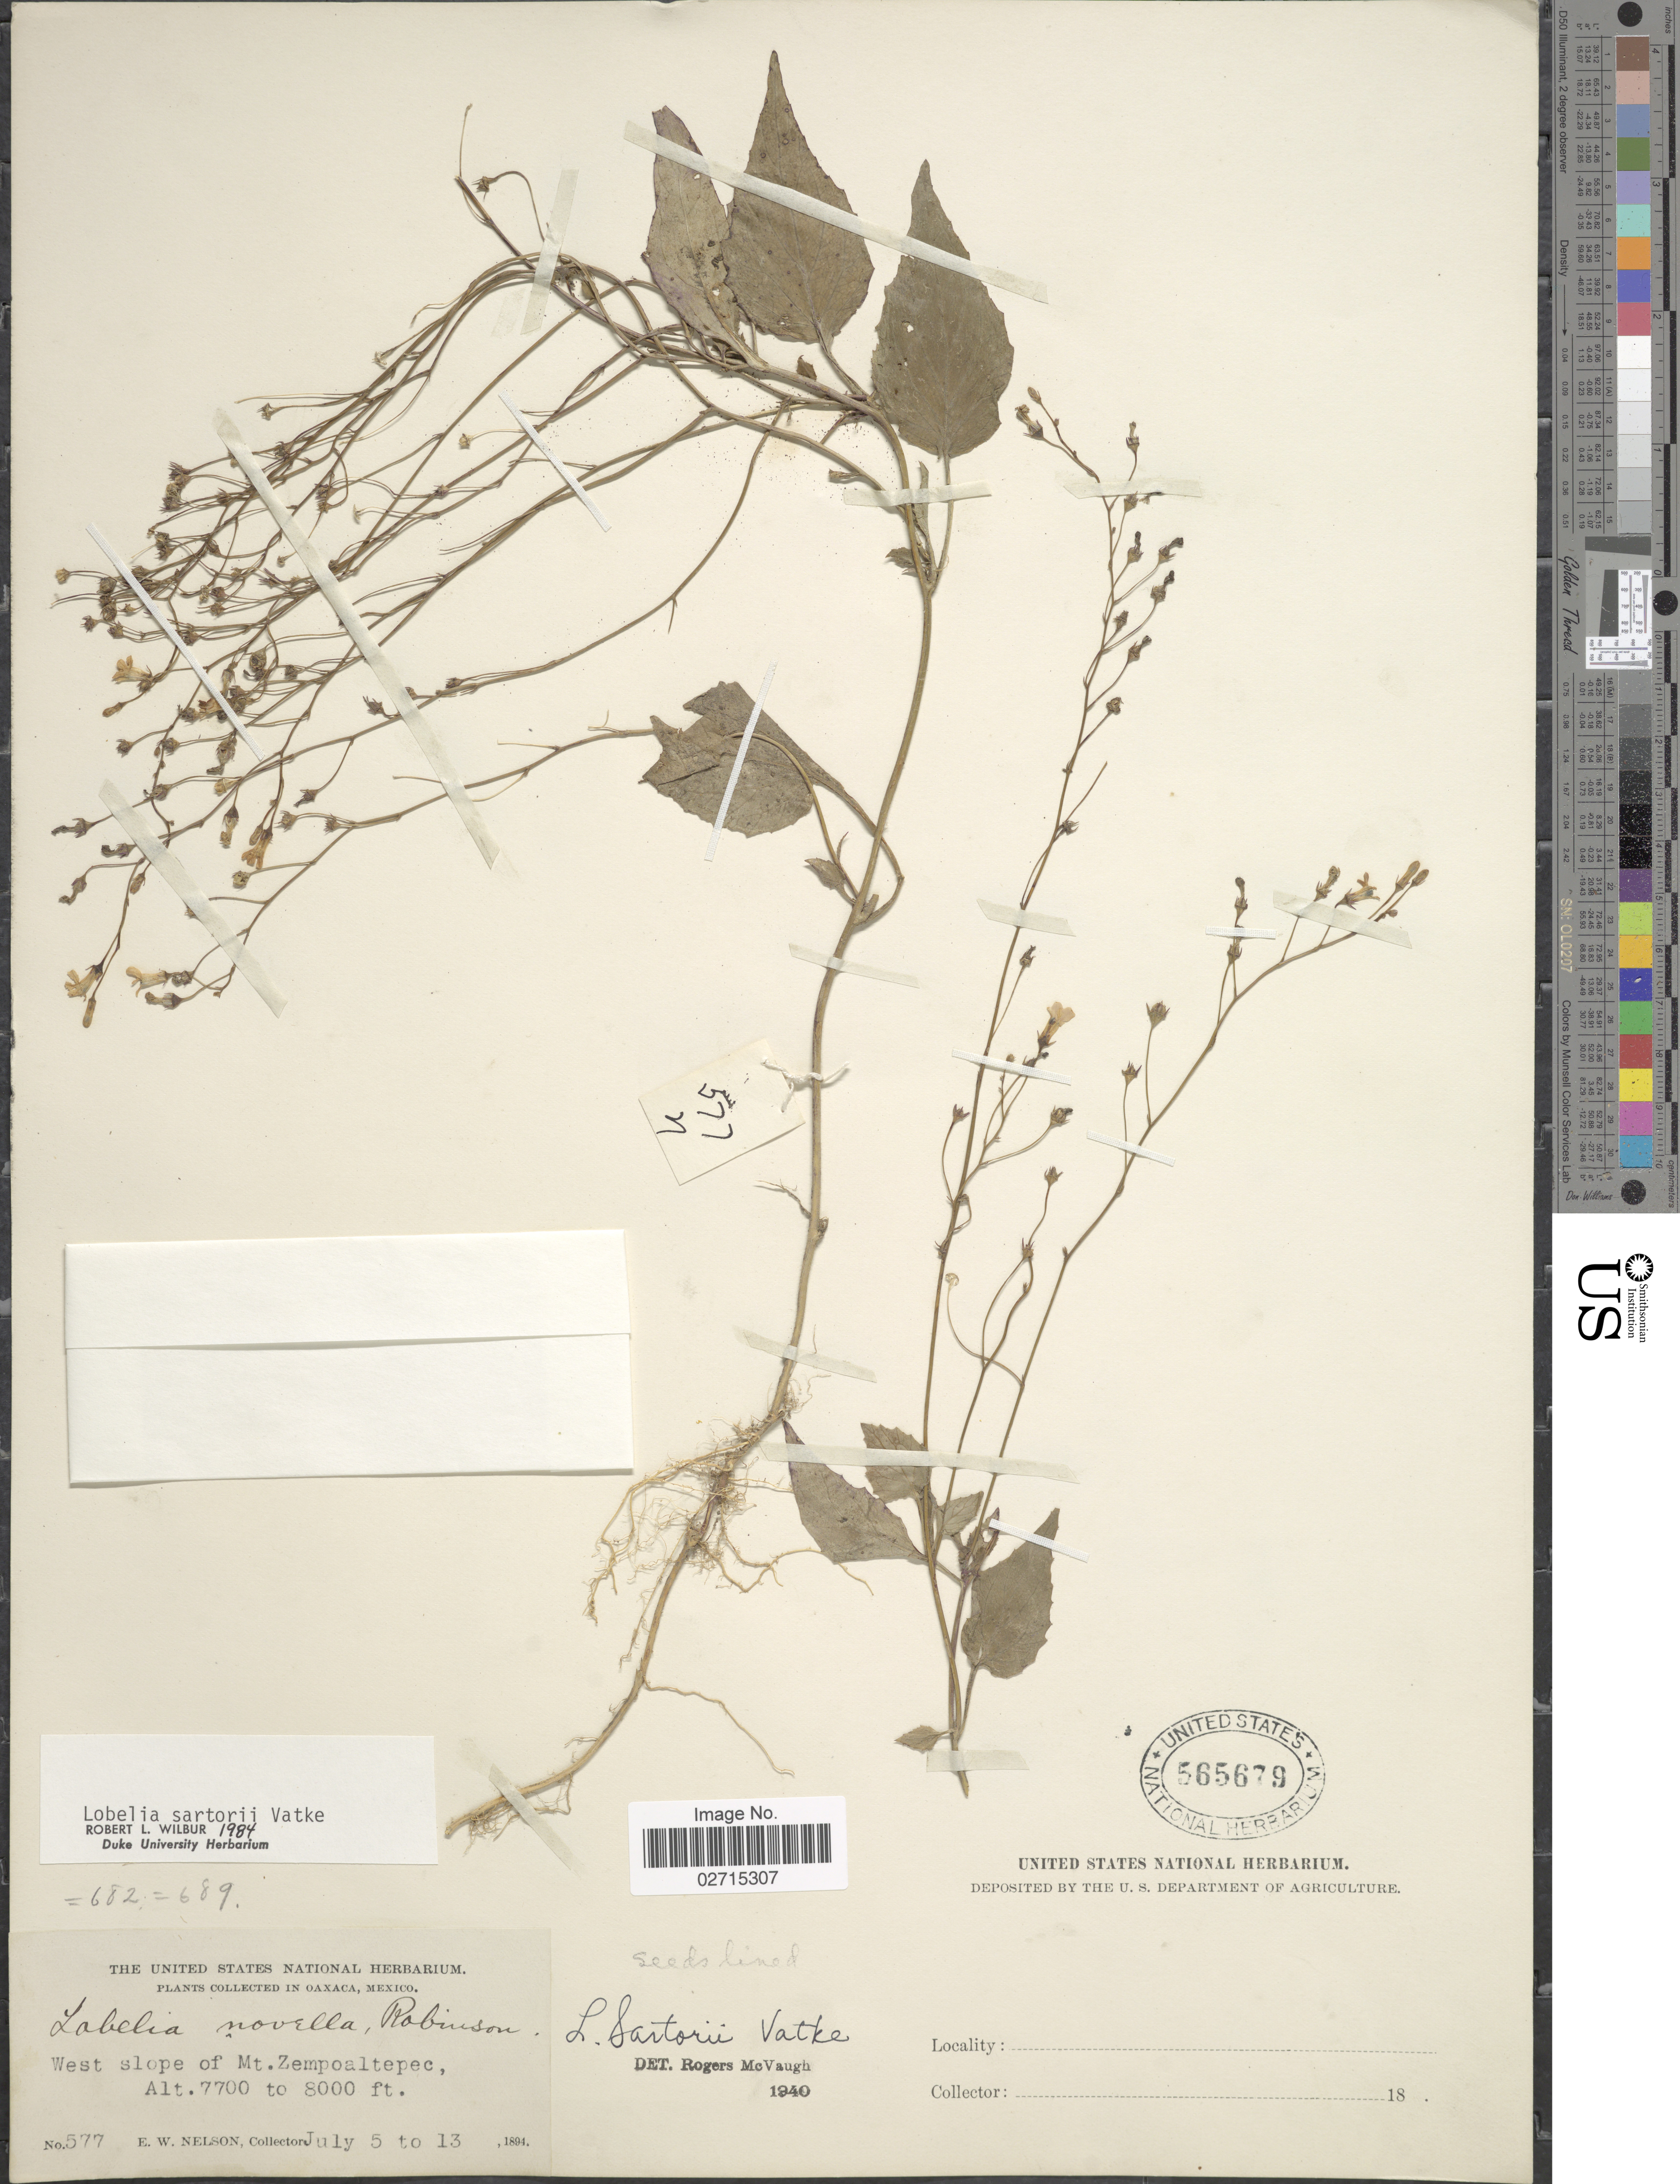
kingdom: Plantae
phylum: Tracheophyta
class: Magnoliopsida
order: Asterales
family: Campanulaceae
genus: Lobelia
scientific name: Lobelia sartorii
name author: Vatke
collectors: E. W. Nelson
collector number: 577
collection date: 1894-07-05/1894-07-13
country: Mexico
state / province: Oaxaca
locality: West slope of Mt Zempoaltepec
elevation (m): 2347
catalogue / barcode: US 565679